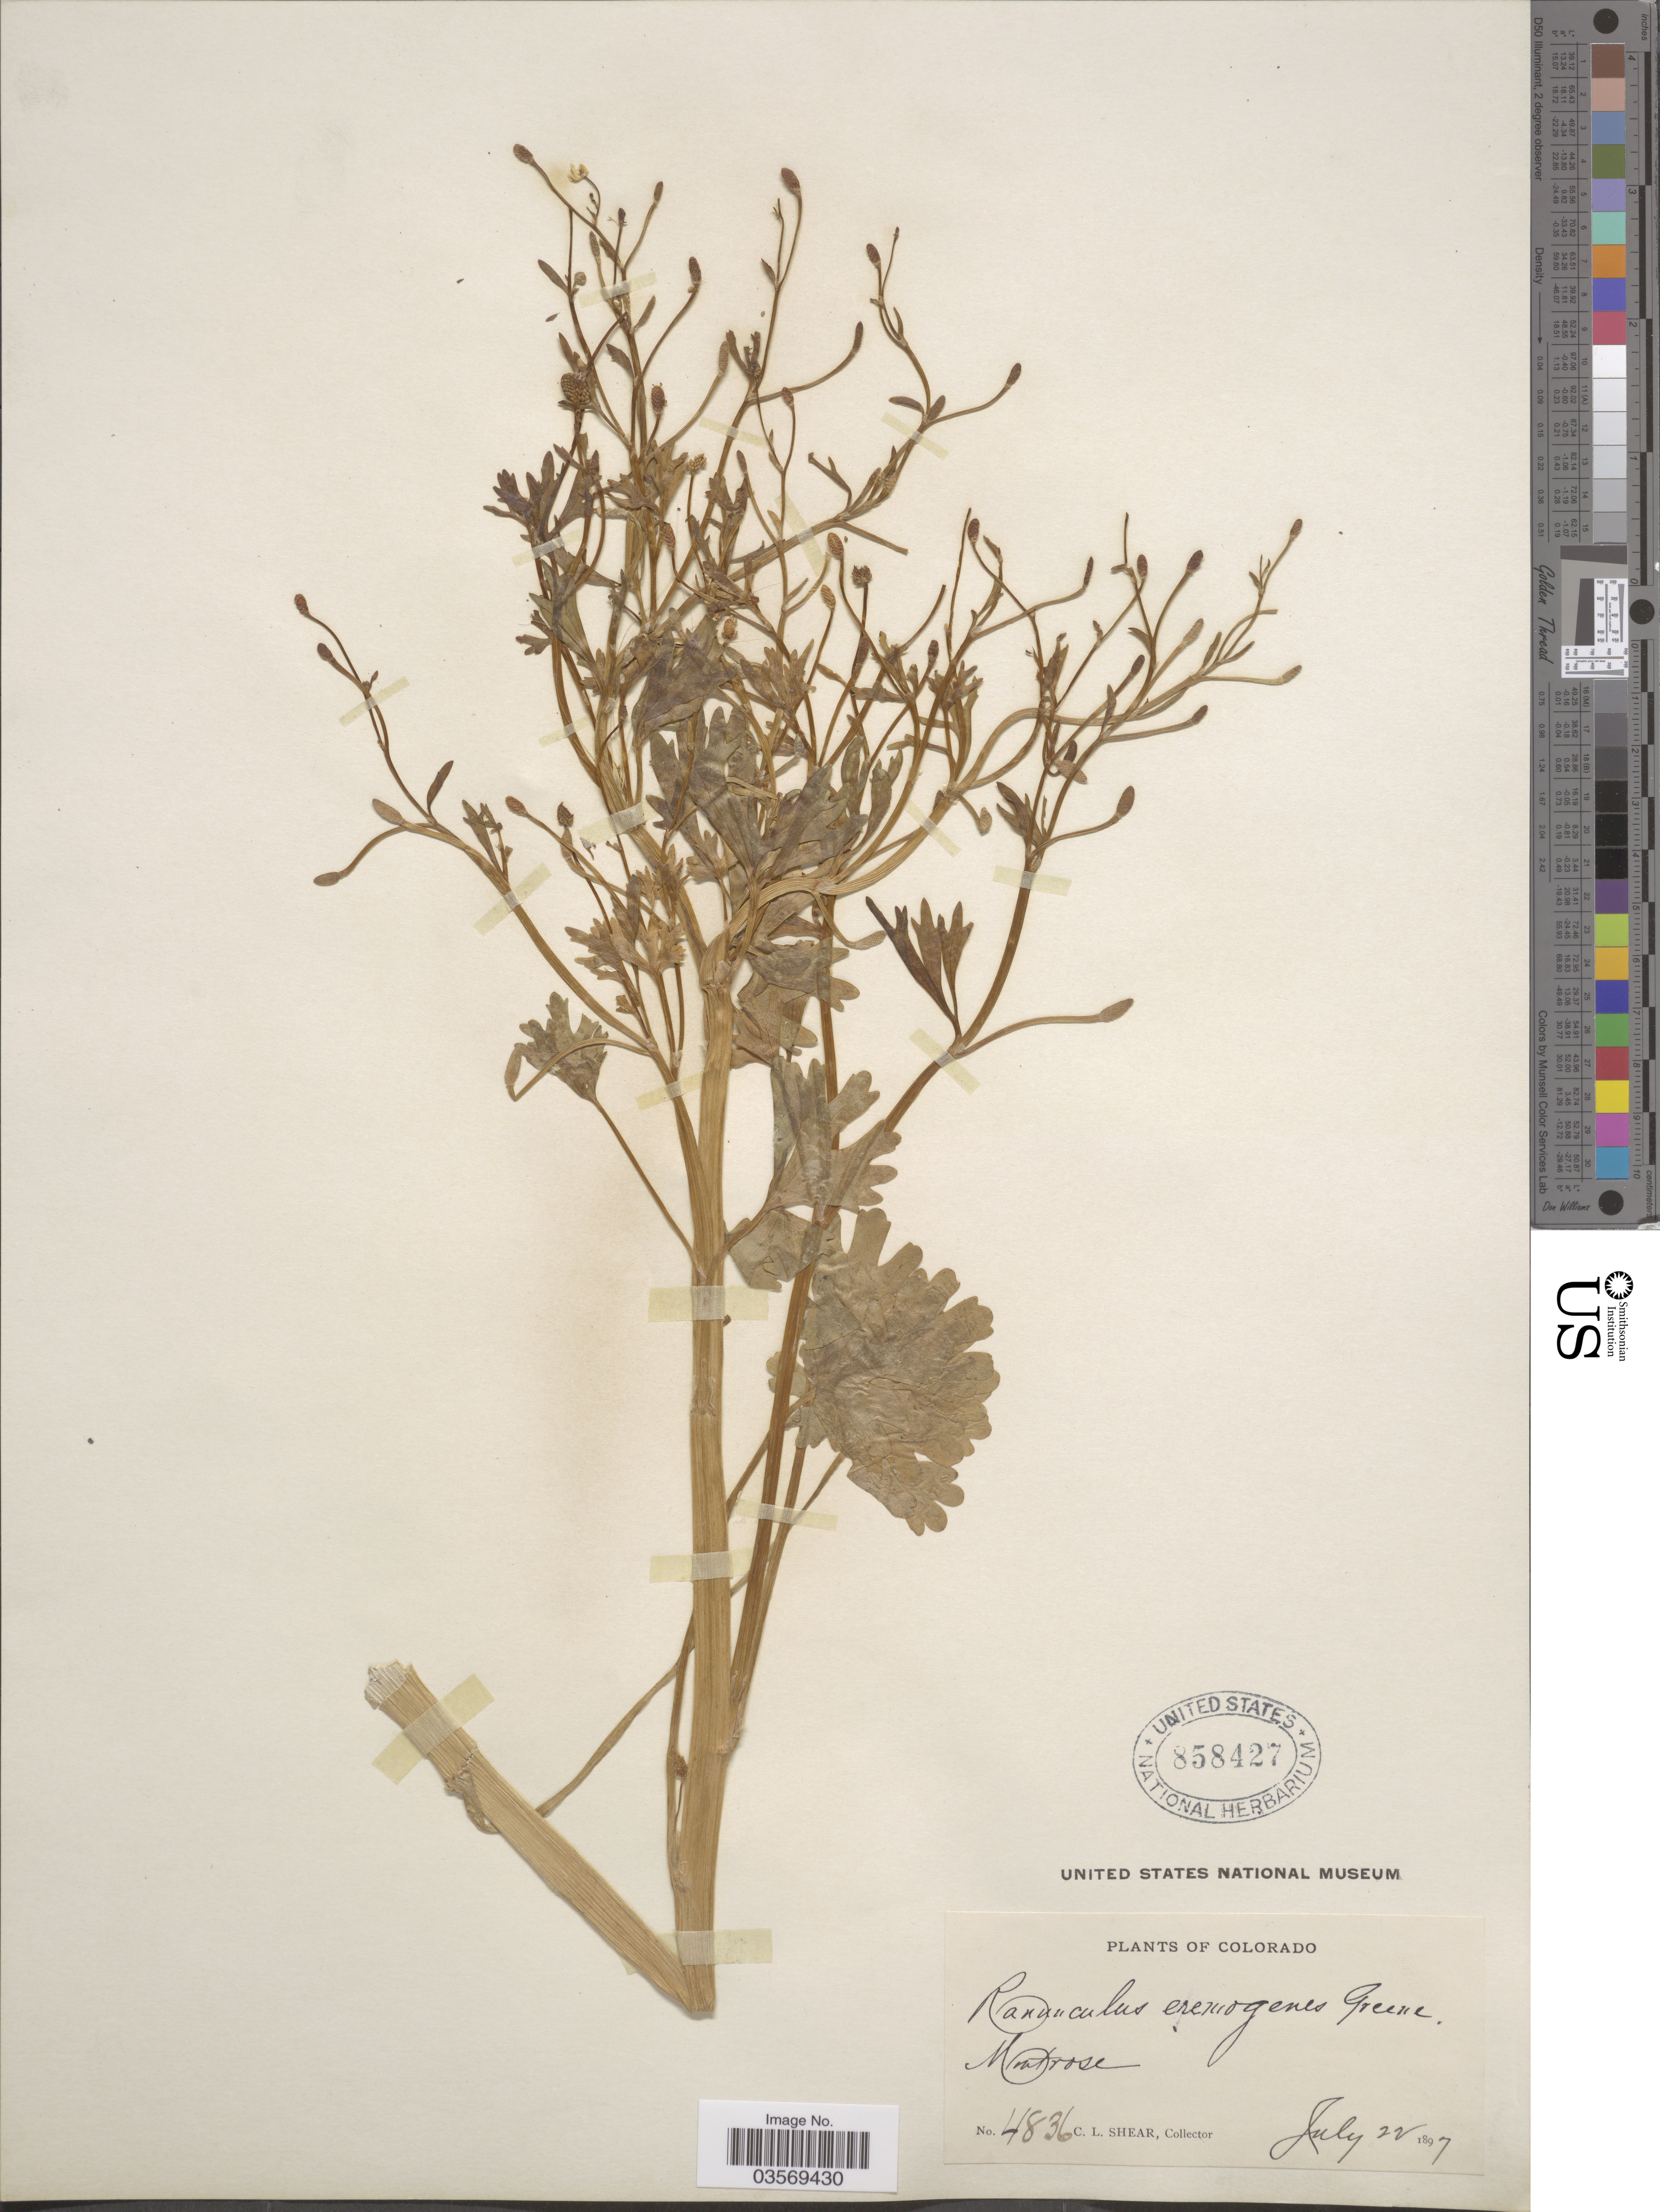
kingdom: Plantae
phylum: Tracheophyta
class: Magnoliopsida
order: Ranunculales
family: Ranunculaceae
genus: Ranunculus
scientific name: Ranunculus sceleratus var. multifidus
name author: Nutt.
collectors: C. L. Shear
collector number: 4836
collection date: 1897-07-22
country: United States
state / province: Colorado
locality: Montrose.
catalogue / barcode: US 858427